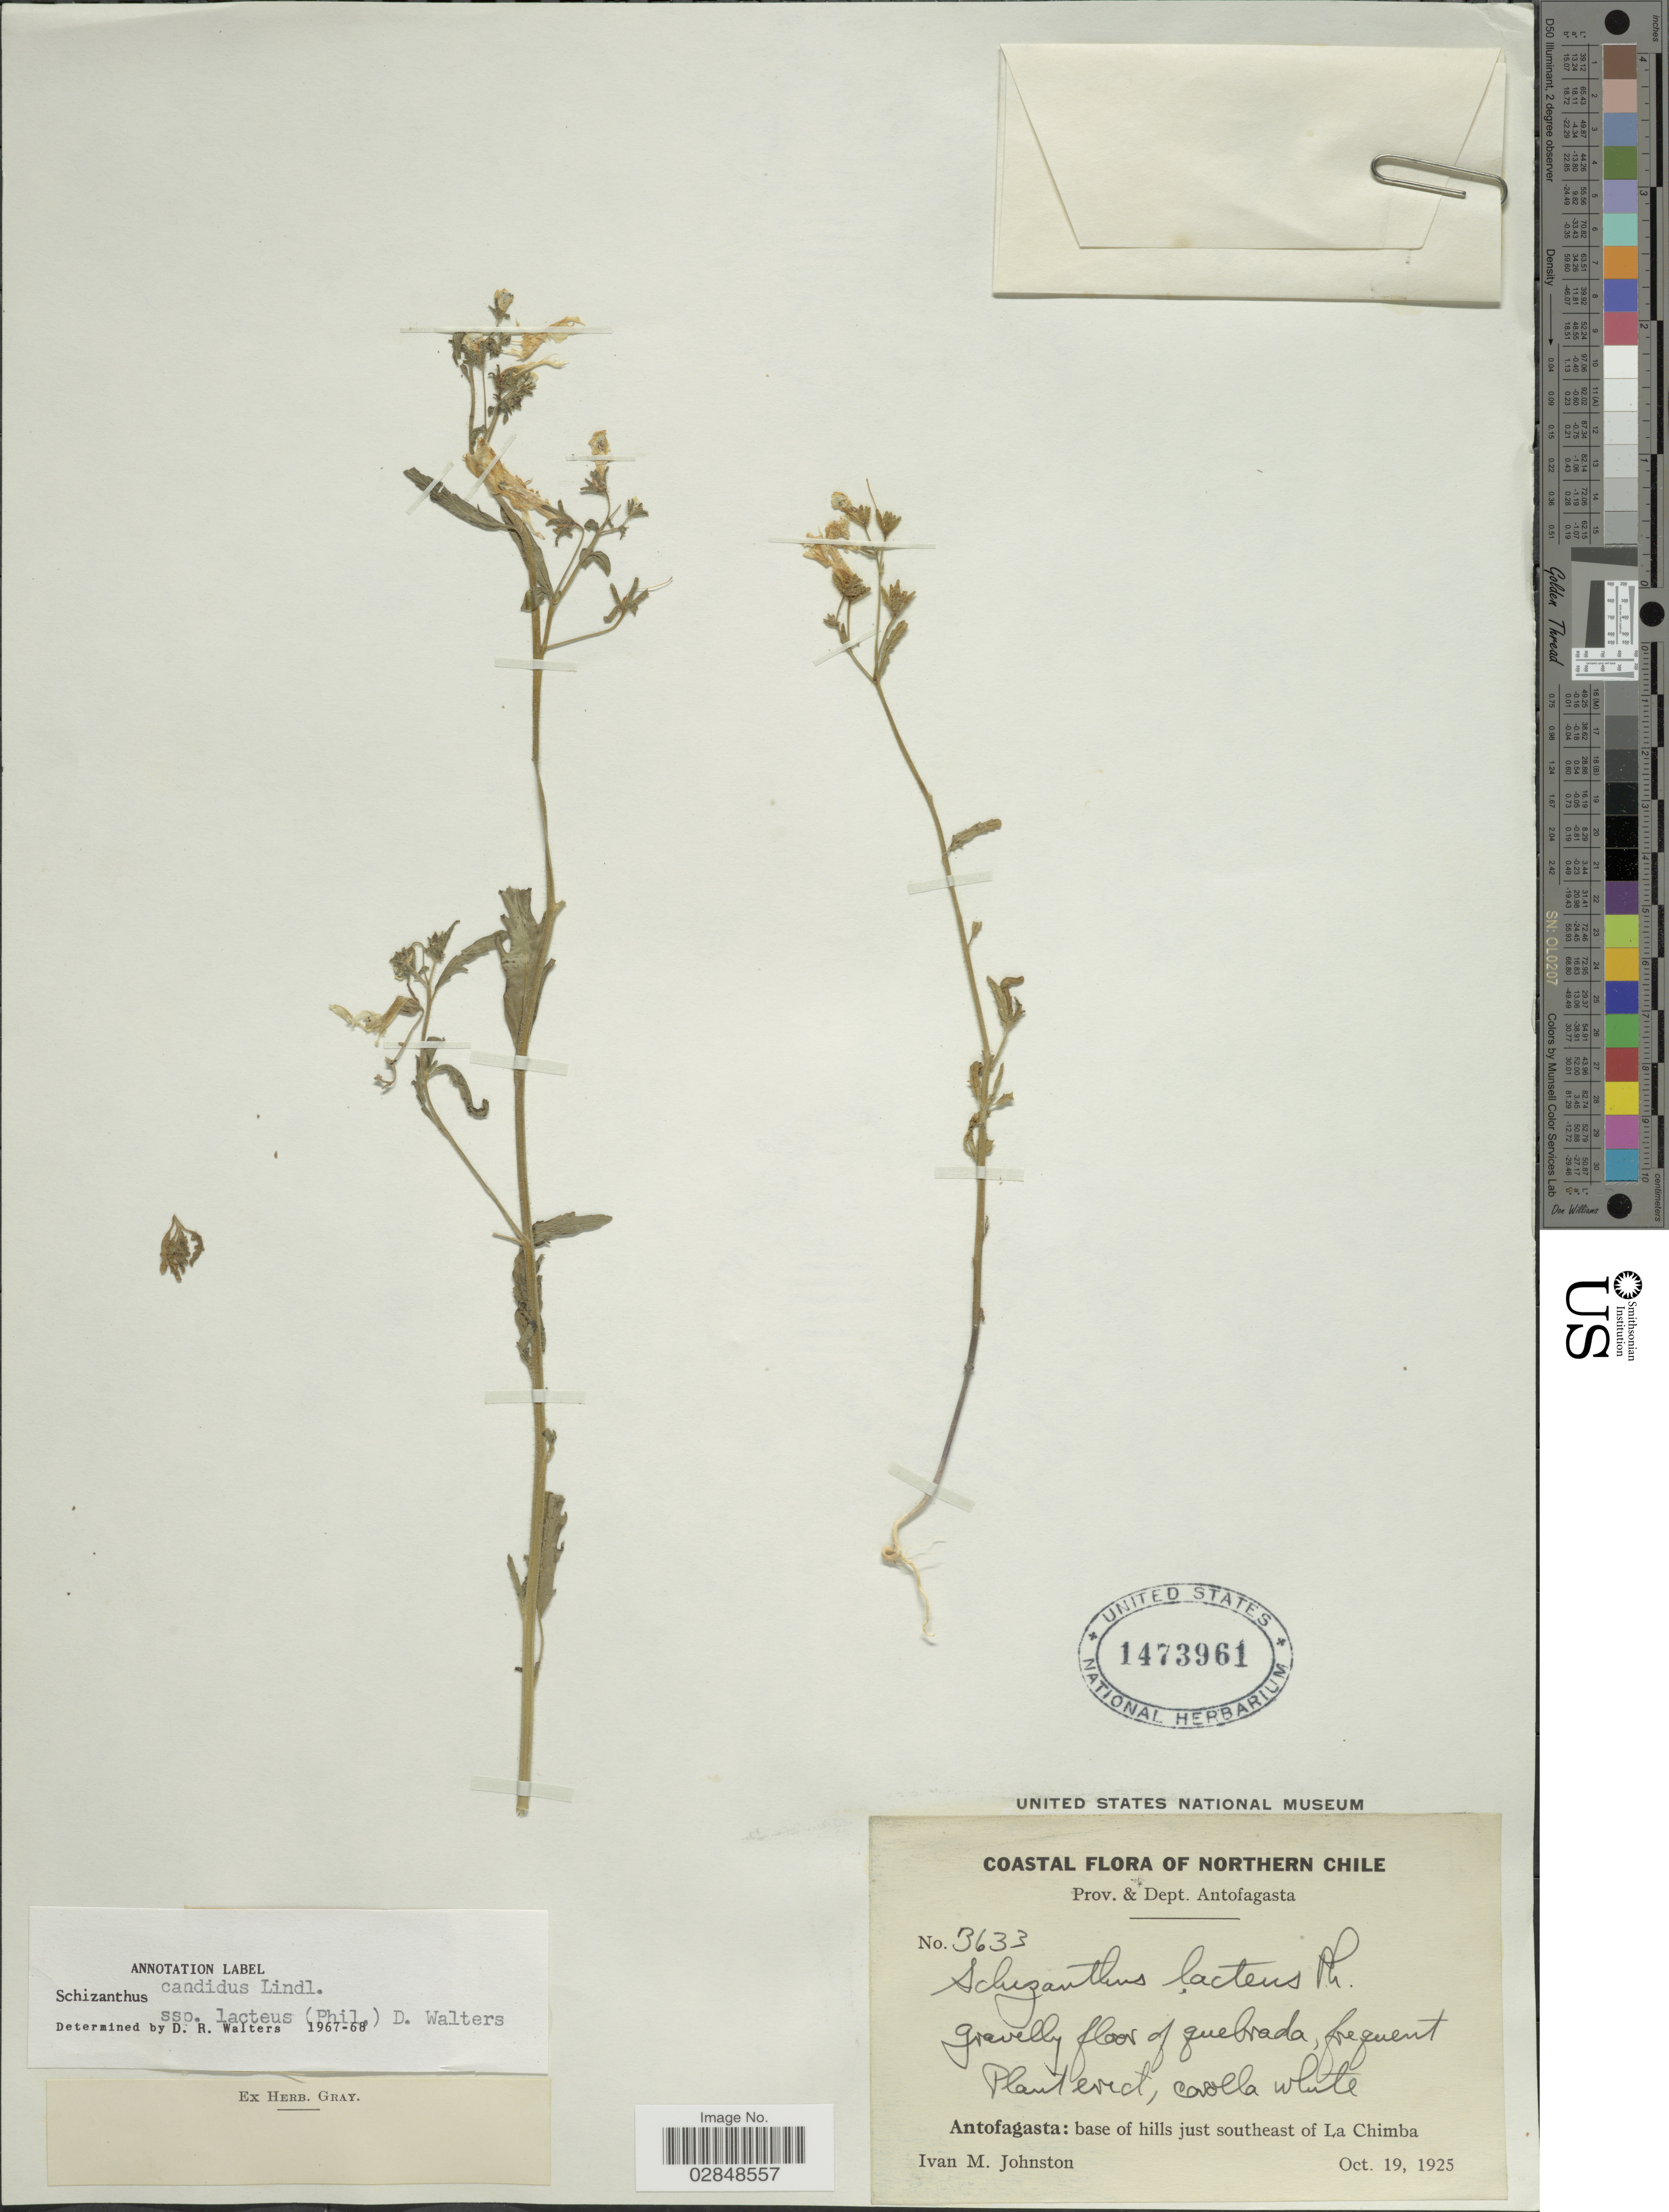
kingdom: Plantae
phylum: Tracheophyta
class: Magnoliopsida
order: Solanales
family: Solanaceae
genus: Schizanthus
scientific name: Schizanthus lacteus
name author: Phil.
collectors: I.M. Johnston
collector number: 3633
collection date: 1925-10-19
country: Chile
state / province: Antofagasta (II)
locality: Northern Chile. Dept. Antofagasta. Base of hills just southeast of La Chimba.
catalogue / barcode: US 1473961